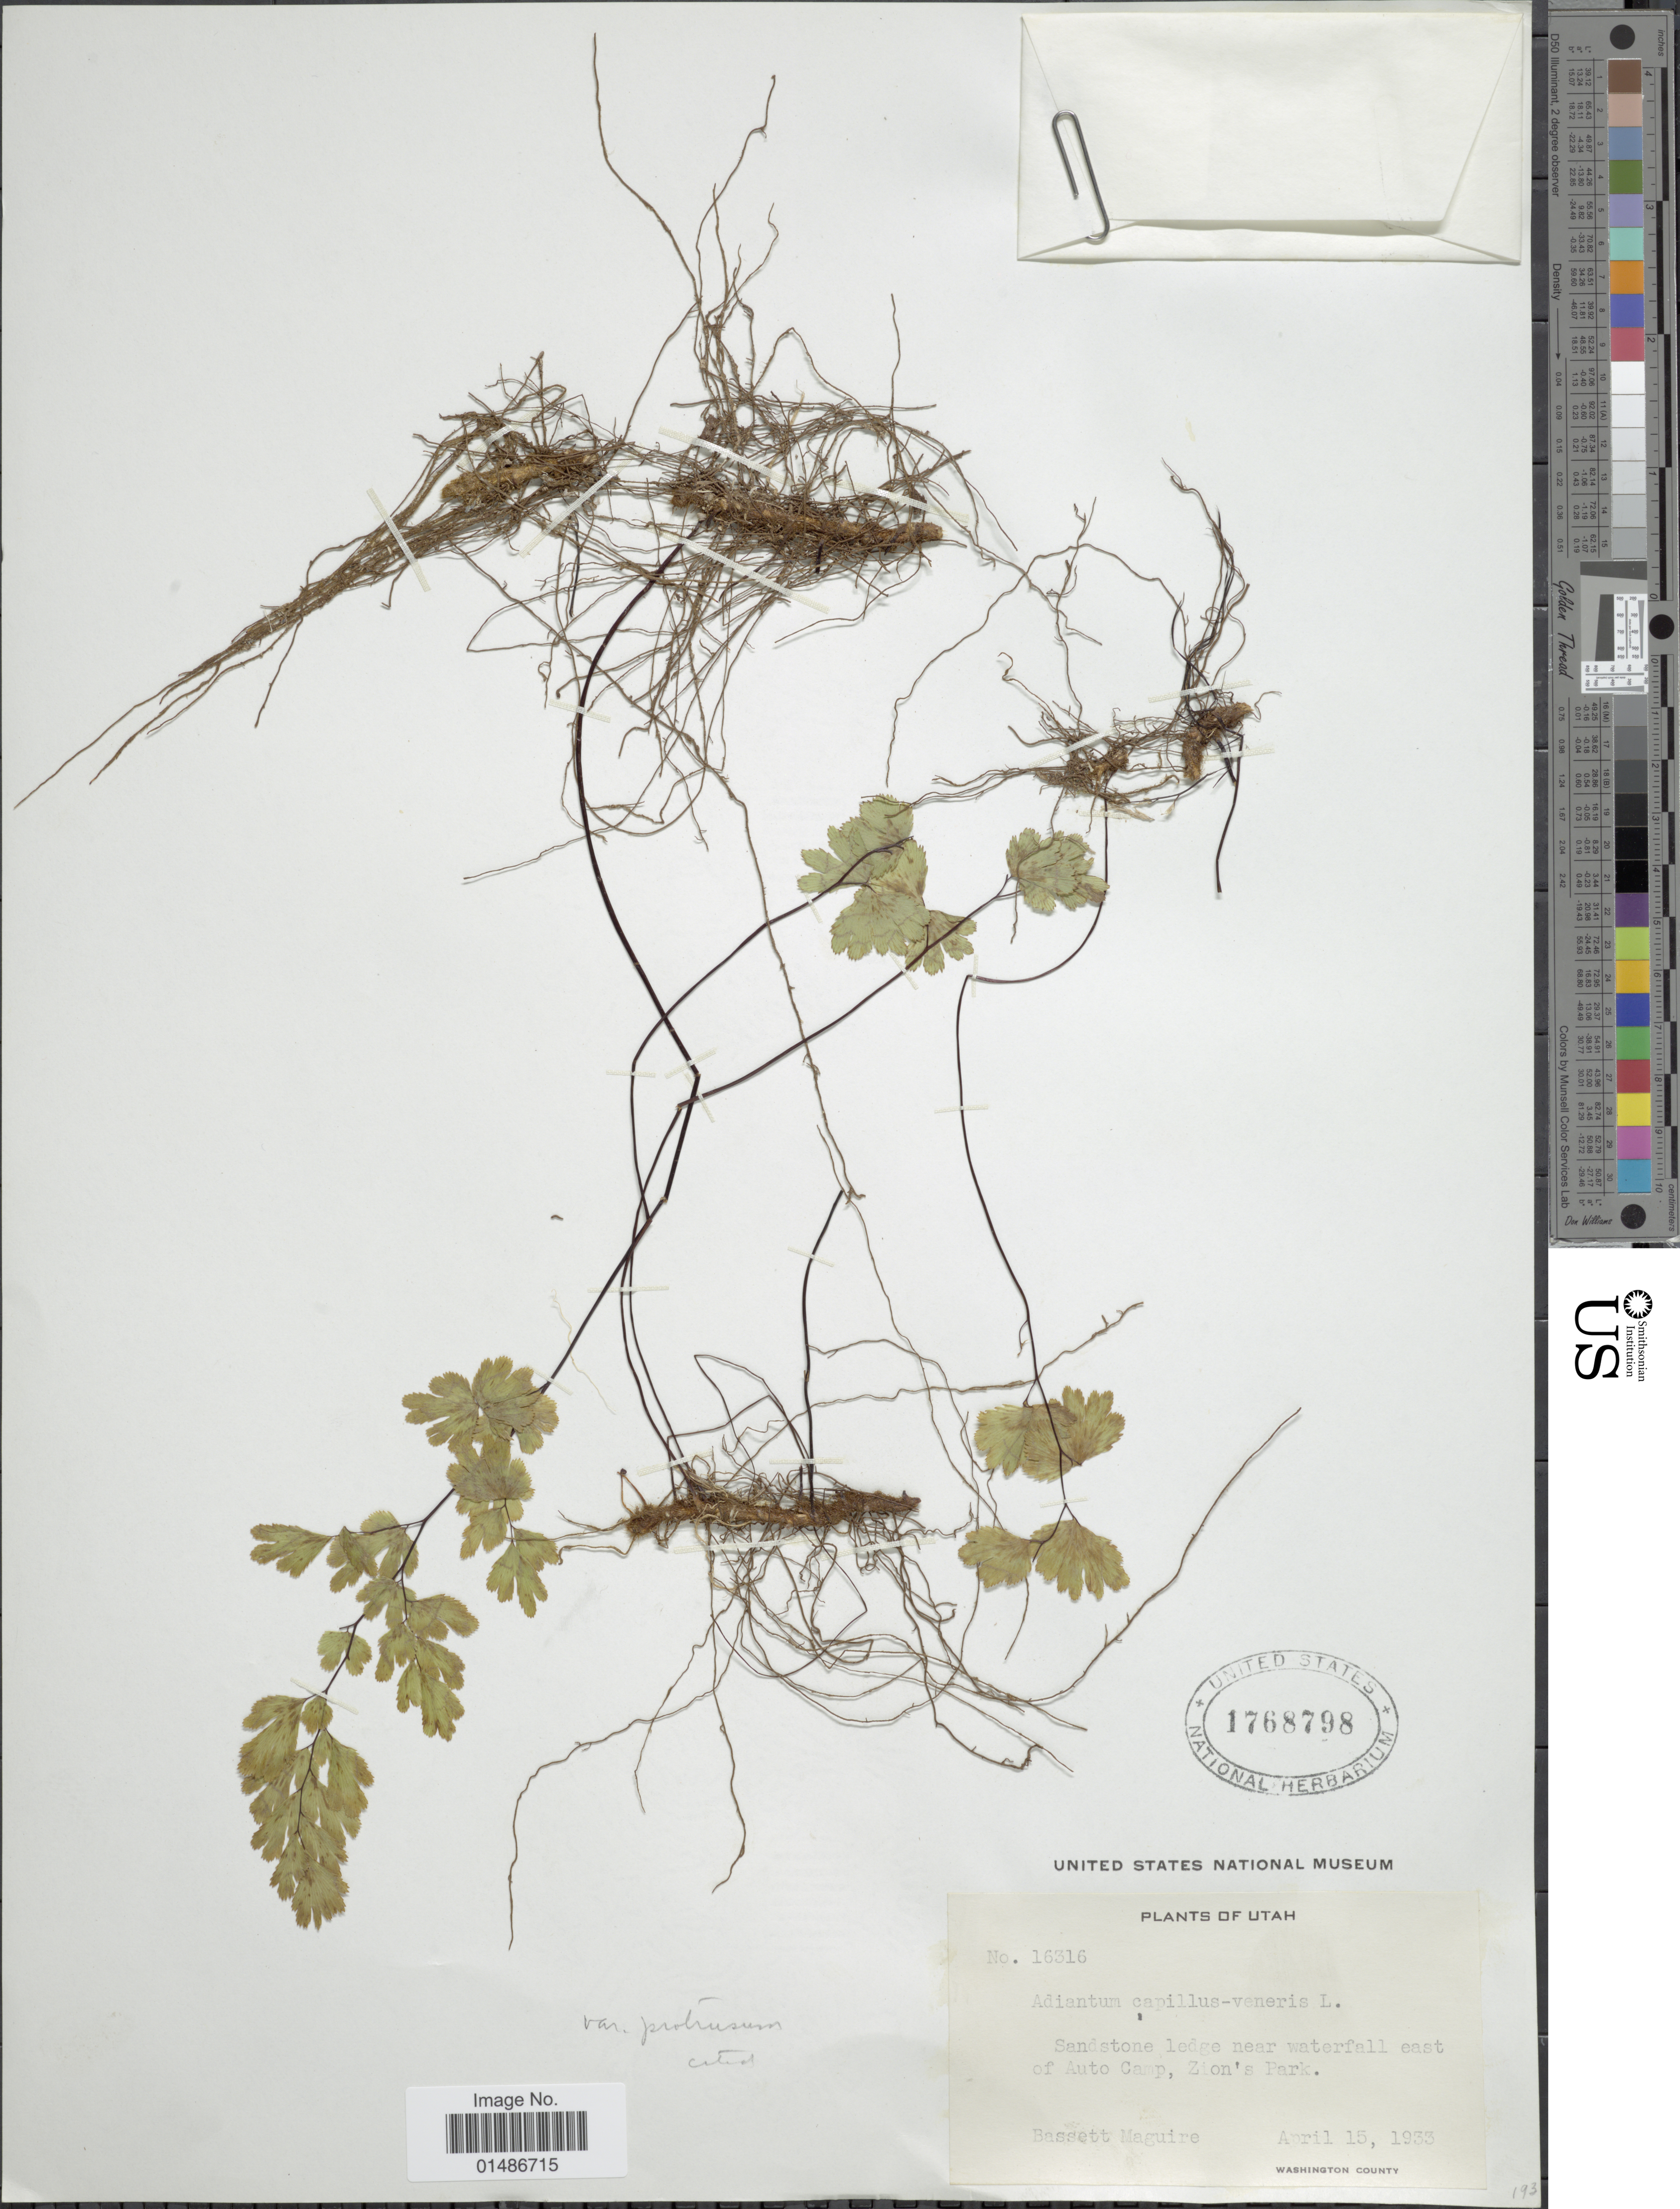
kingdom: Plantae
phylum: Tracheophyta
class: Polypodiopsida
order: Polypodiales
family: Pteridaceae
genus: Adiantum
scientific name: Adiantum capillus-veneris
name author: L.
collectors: B. Maguire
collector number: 16316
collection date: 1933-04-15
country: United States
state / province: Utah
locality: Sandstone ledge near waterfall east of Auto Camp, Zion's Park. Washington County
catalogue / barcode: US 1768798